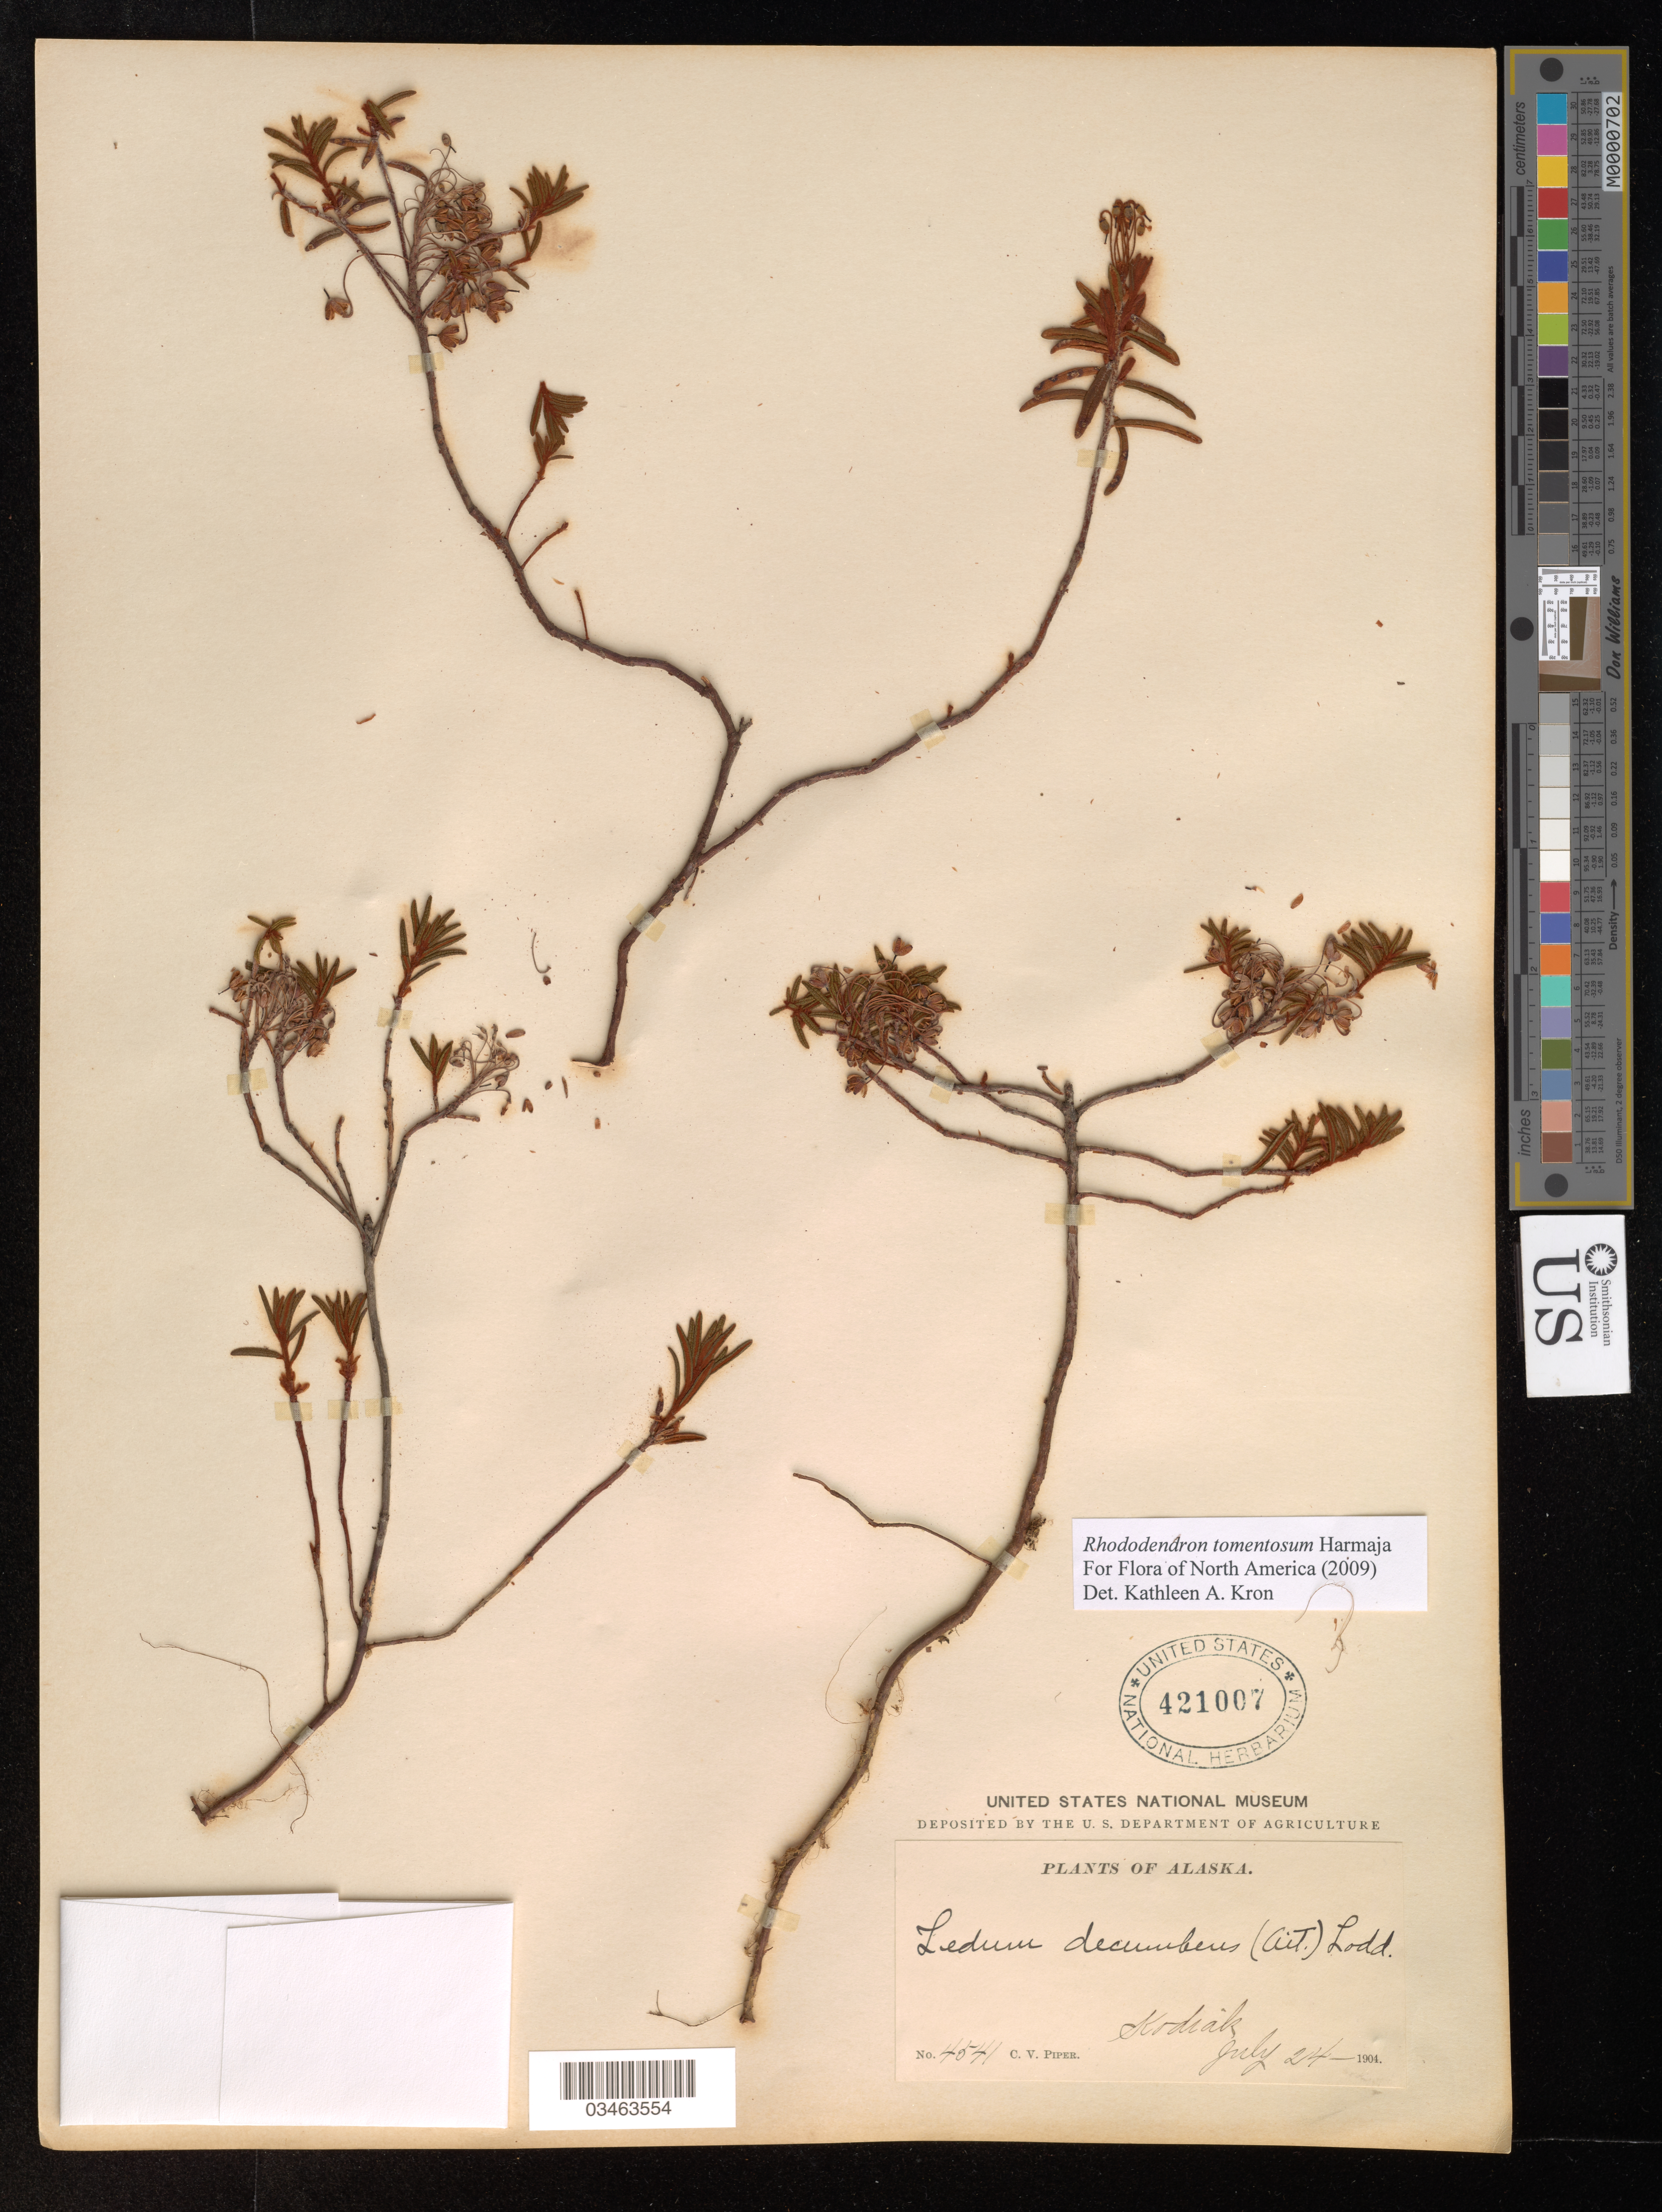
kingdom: Plantae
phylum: Tracheophyta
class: Magnoliopsida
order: Ericales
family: Ericaceae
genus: Rhododendron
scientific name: Rhododendron tomentosum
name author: Harmaja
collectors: C. V. Piper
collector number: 4541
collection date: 1904-07-24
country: United States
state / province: Alaska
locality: Kodiak.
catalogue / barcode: US 421007